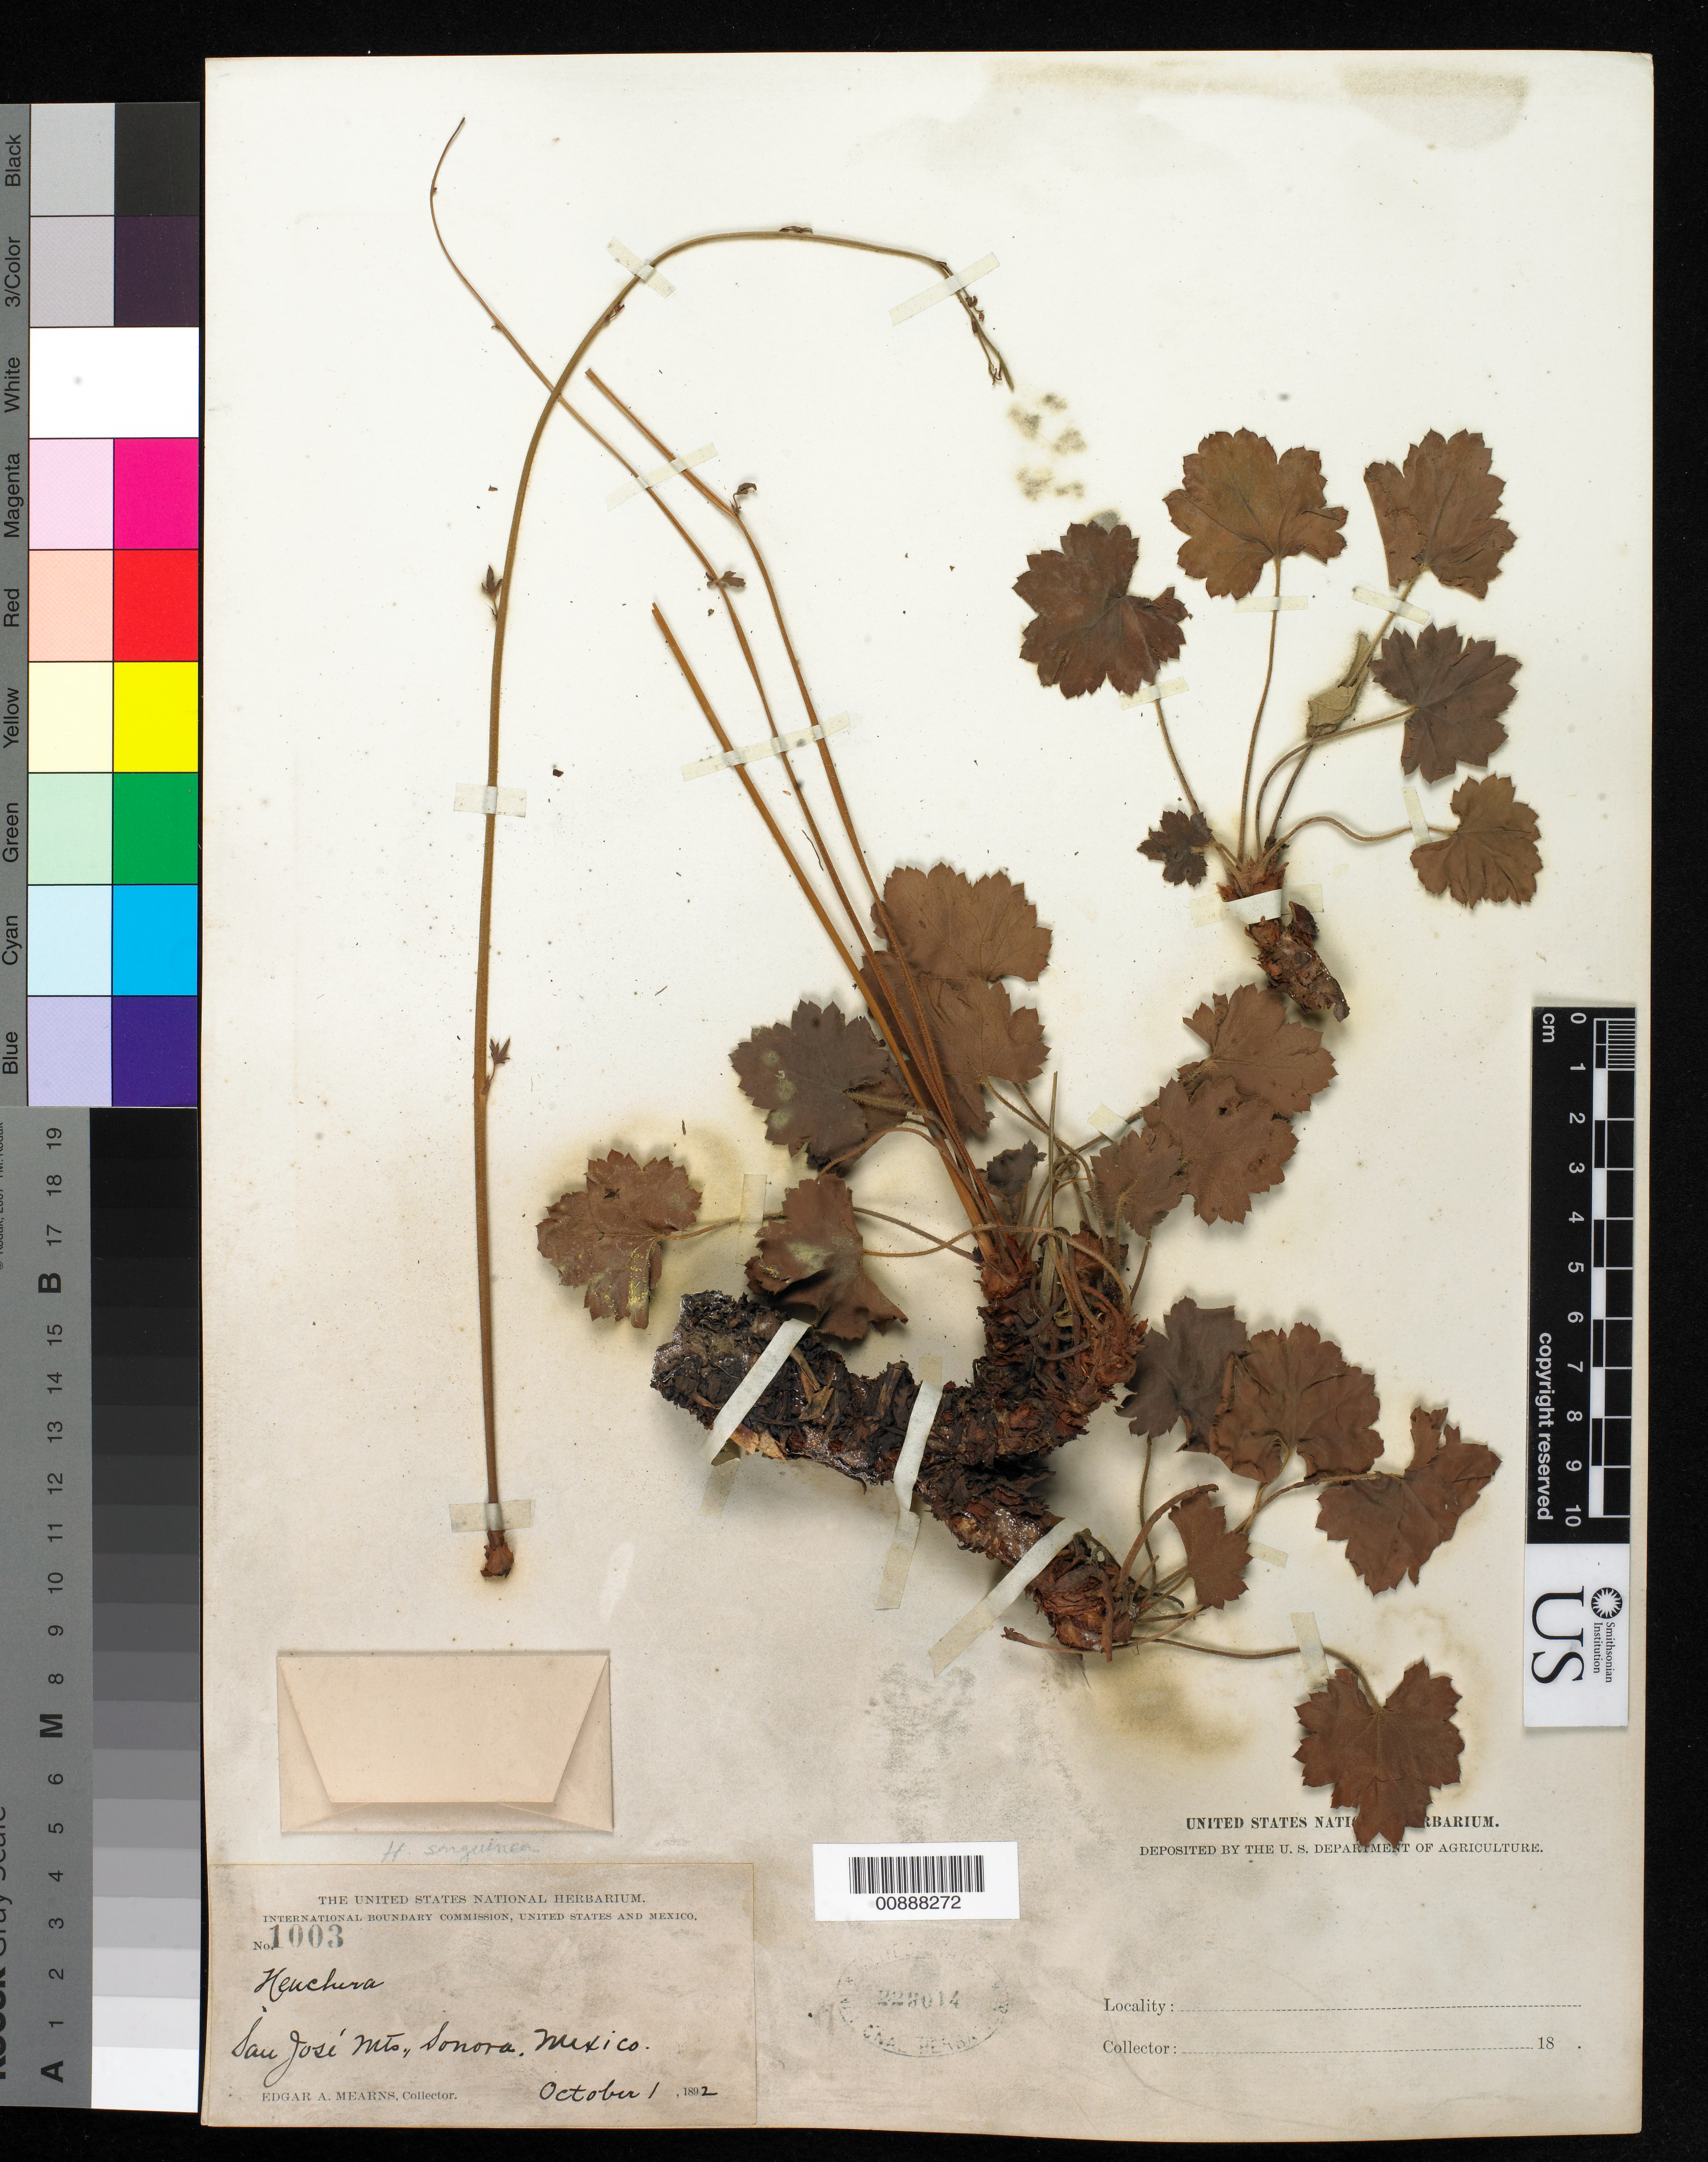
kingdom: Plantae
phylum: Tracheophyta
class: Magnoliopsida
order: Saxifragales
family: Saxifragaceae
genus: Heuchera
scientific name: Heuchera sanguinea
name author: Engelm.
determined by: Folk, Ryan A.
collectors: E. A. Mearns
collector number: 1003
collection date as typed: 01 Oct 1892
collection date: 1892-10-01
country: Mexico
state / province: Sonora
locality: San José Mts., Sonora.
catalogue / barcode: US 229014